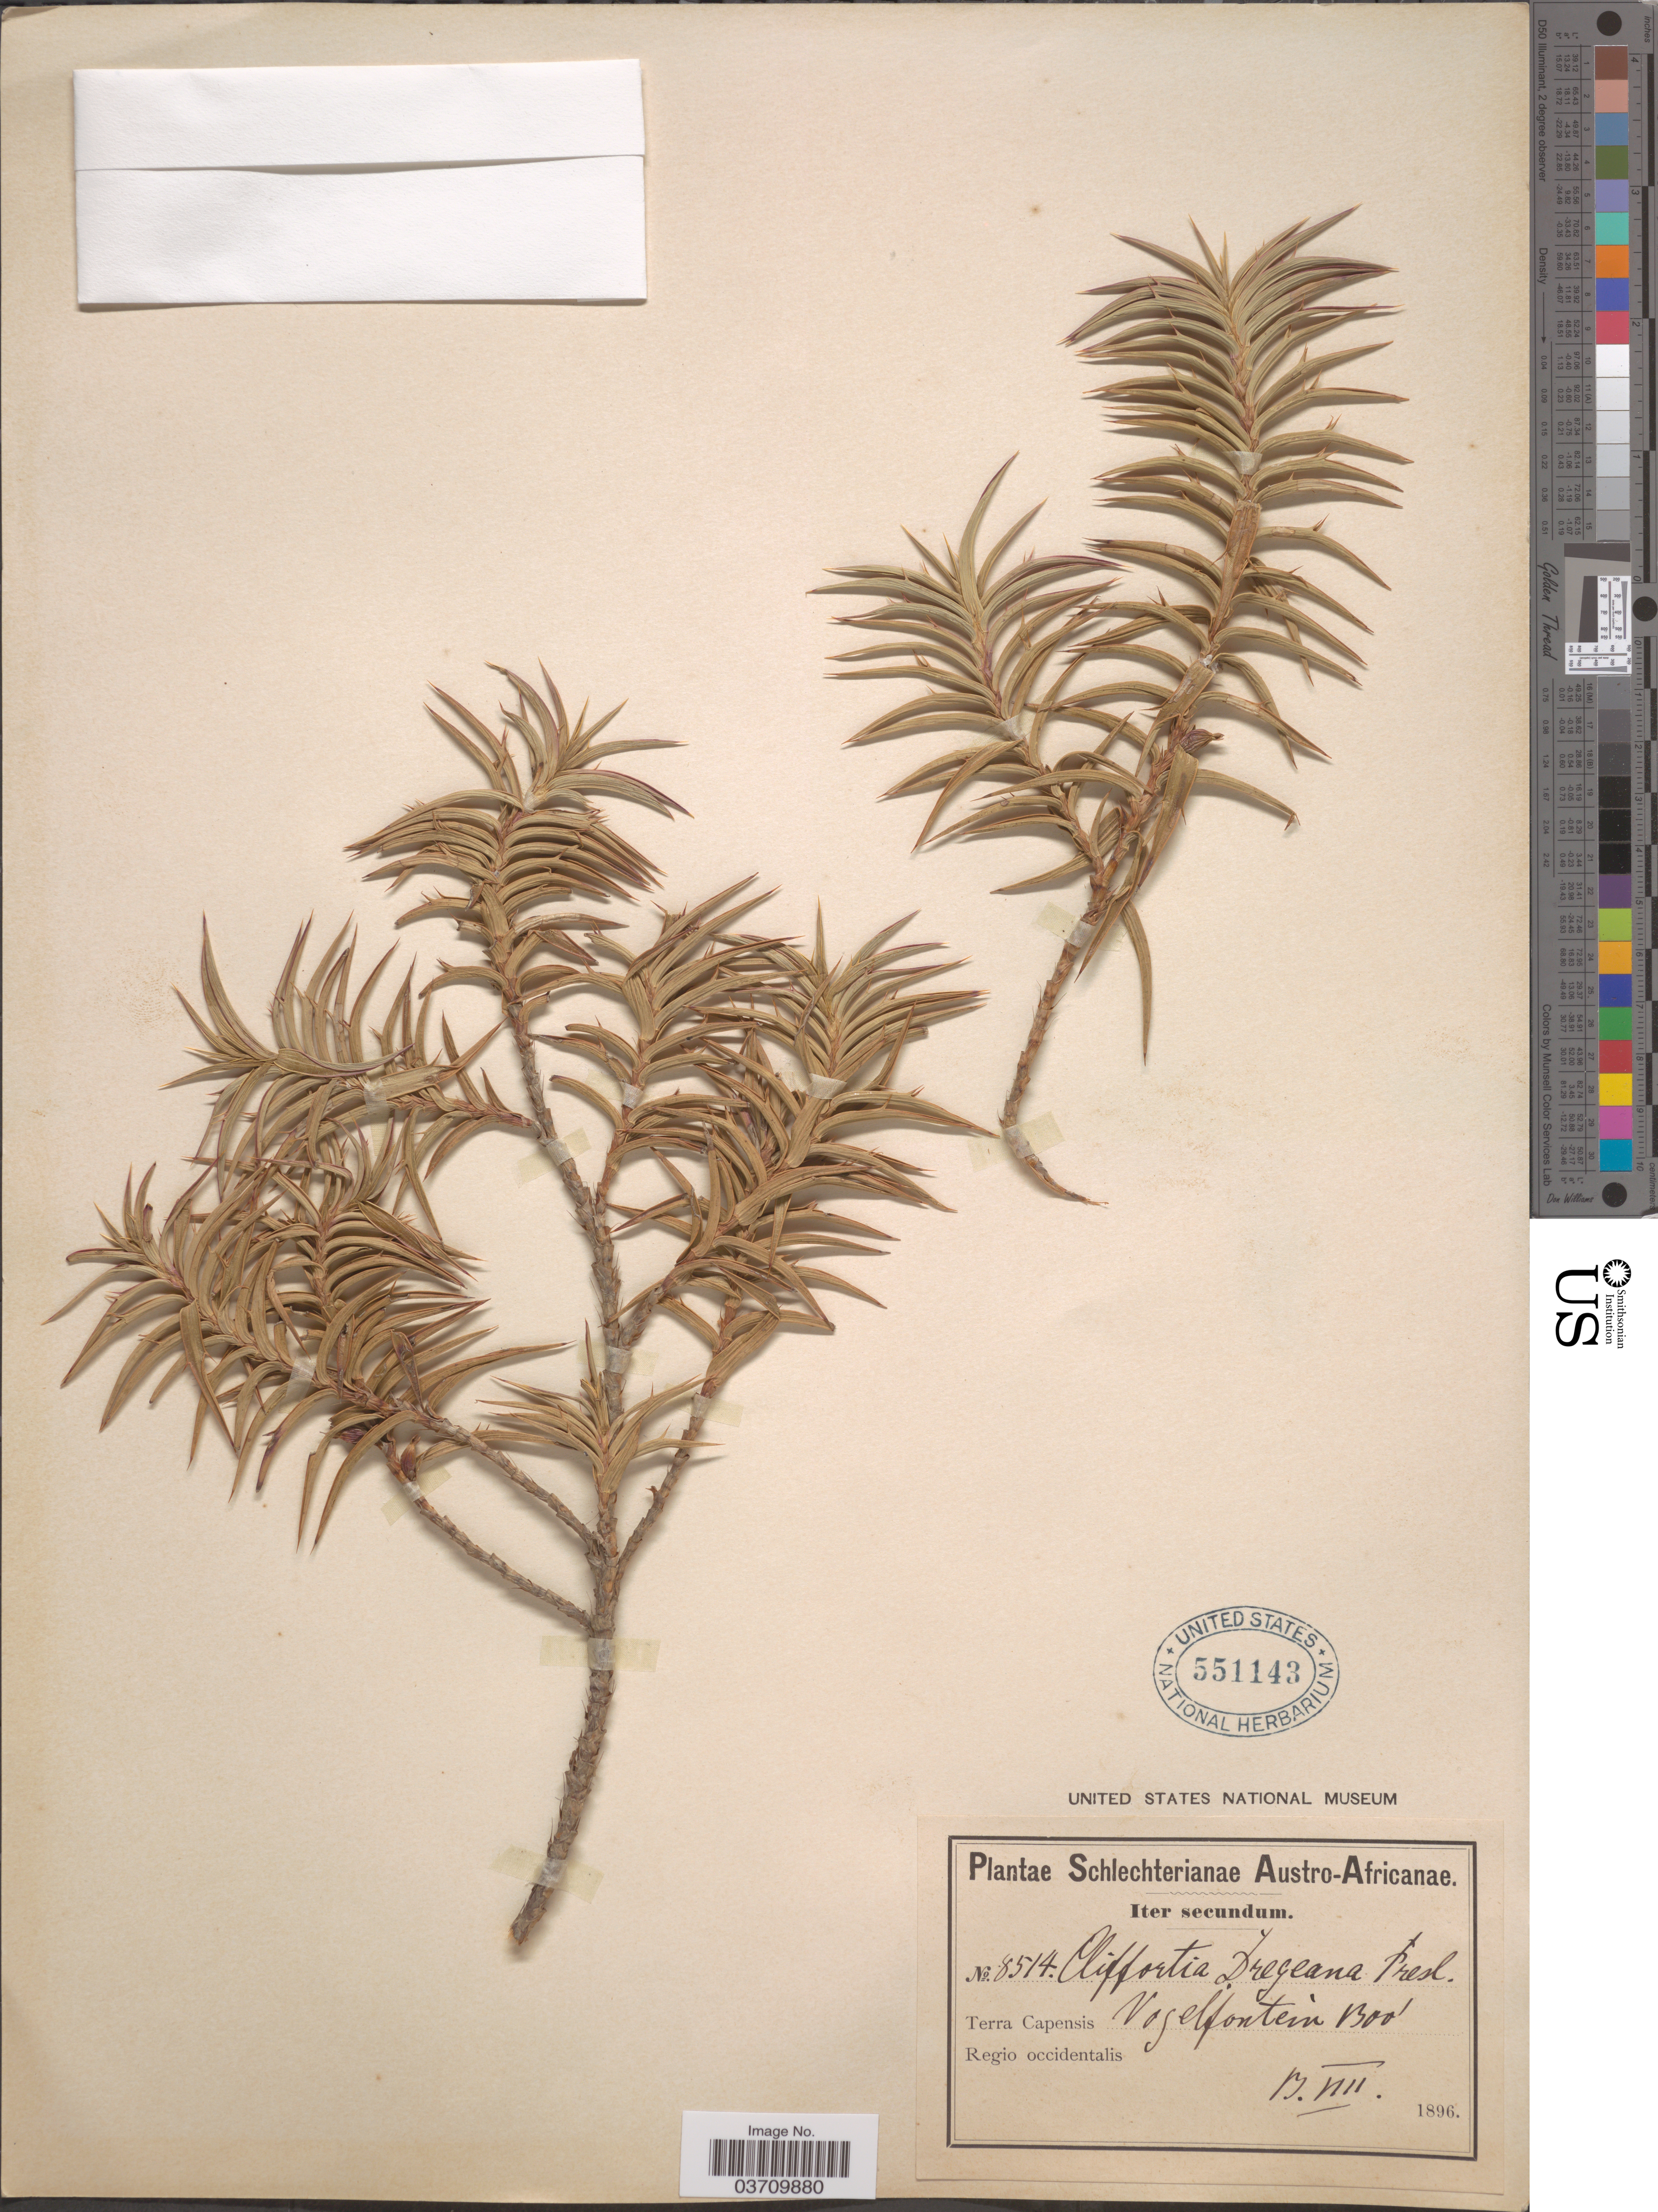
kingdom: Plantae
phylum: Tracheophyta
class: Magnoliopsida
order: Rosales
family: Rosaceae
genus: Cliffortia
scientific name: Cliffortia dregeana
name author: C. Presl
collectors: Schlechter, --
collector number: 8514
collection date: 1896-08-13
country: South Africa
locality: Austro-Africanae. Terra Capensis. Regio occidentalis. Vogelfontein.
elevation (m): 396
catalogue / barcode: US 551143